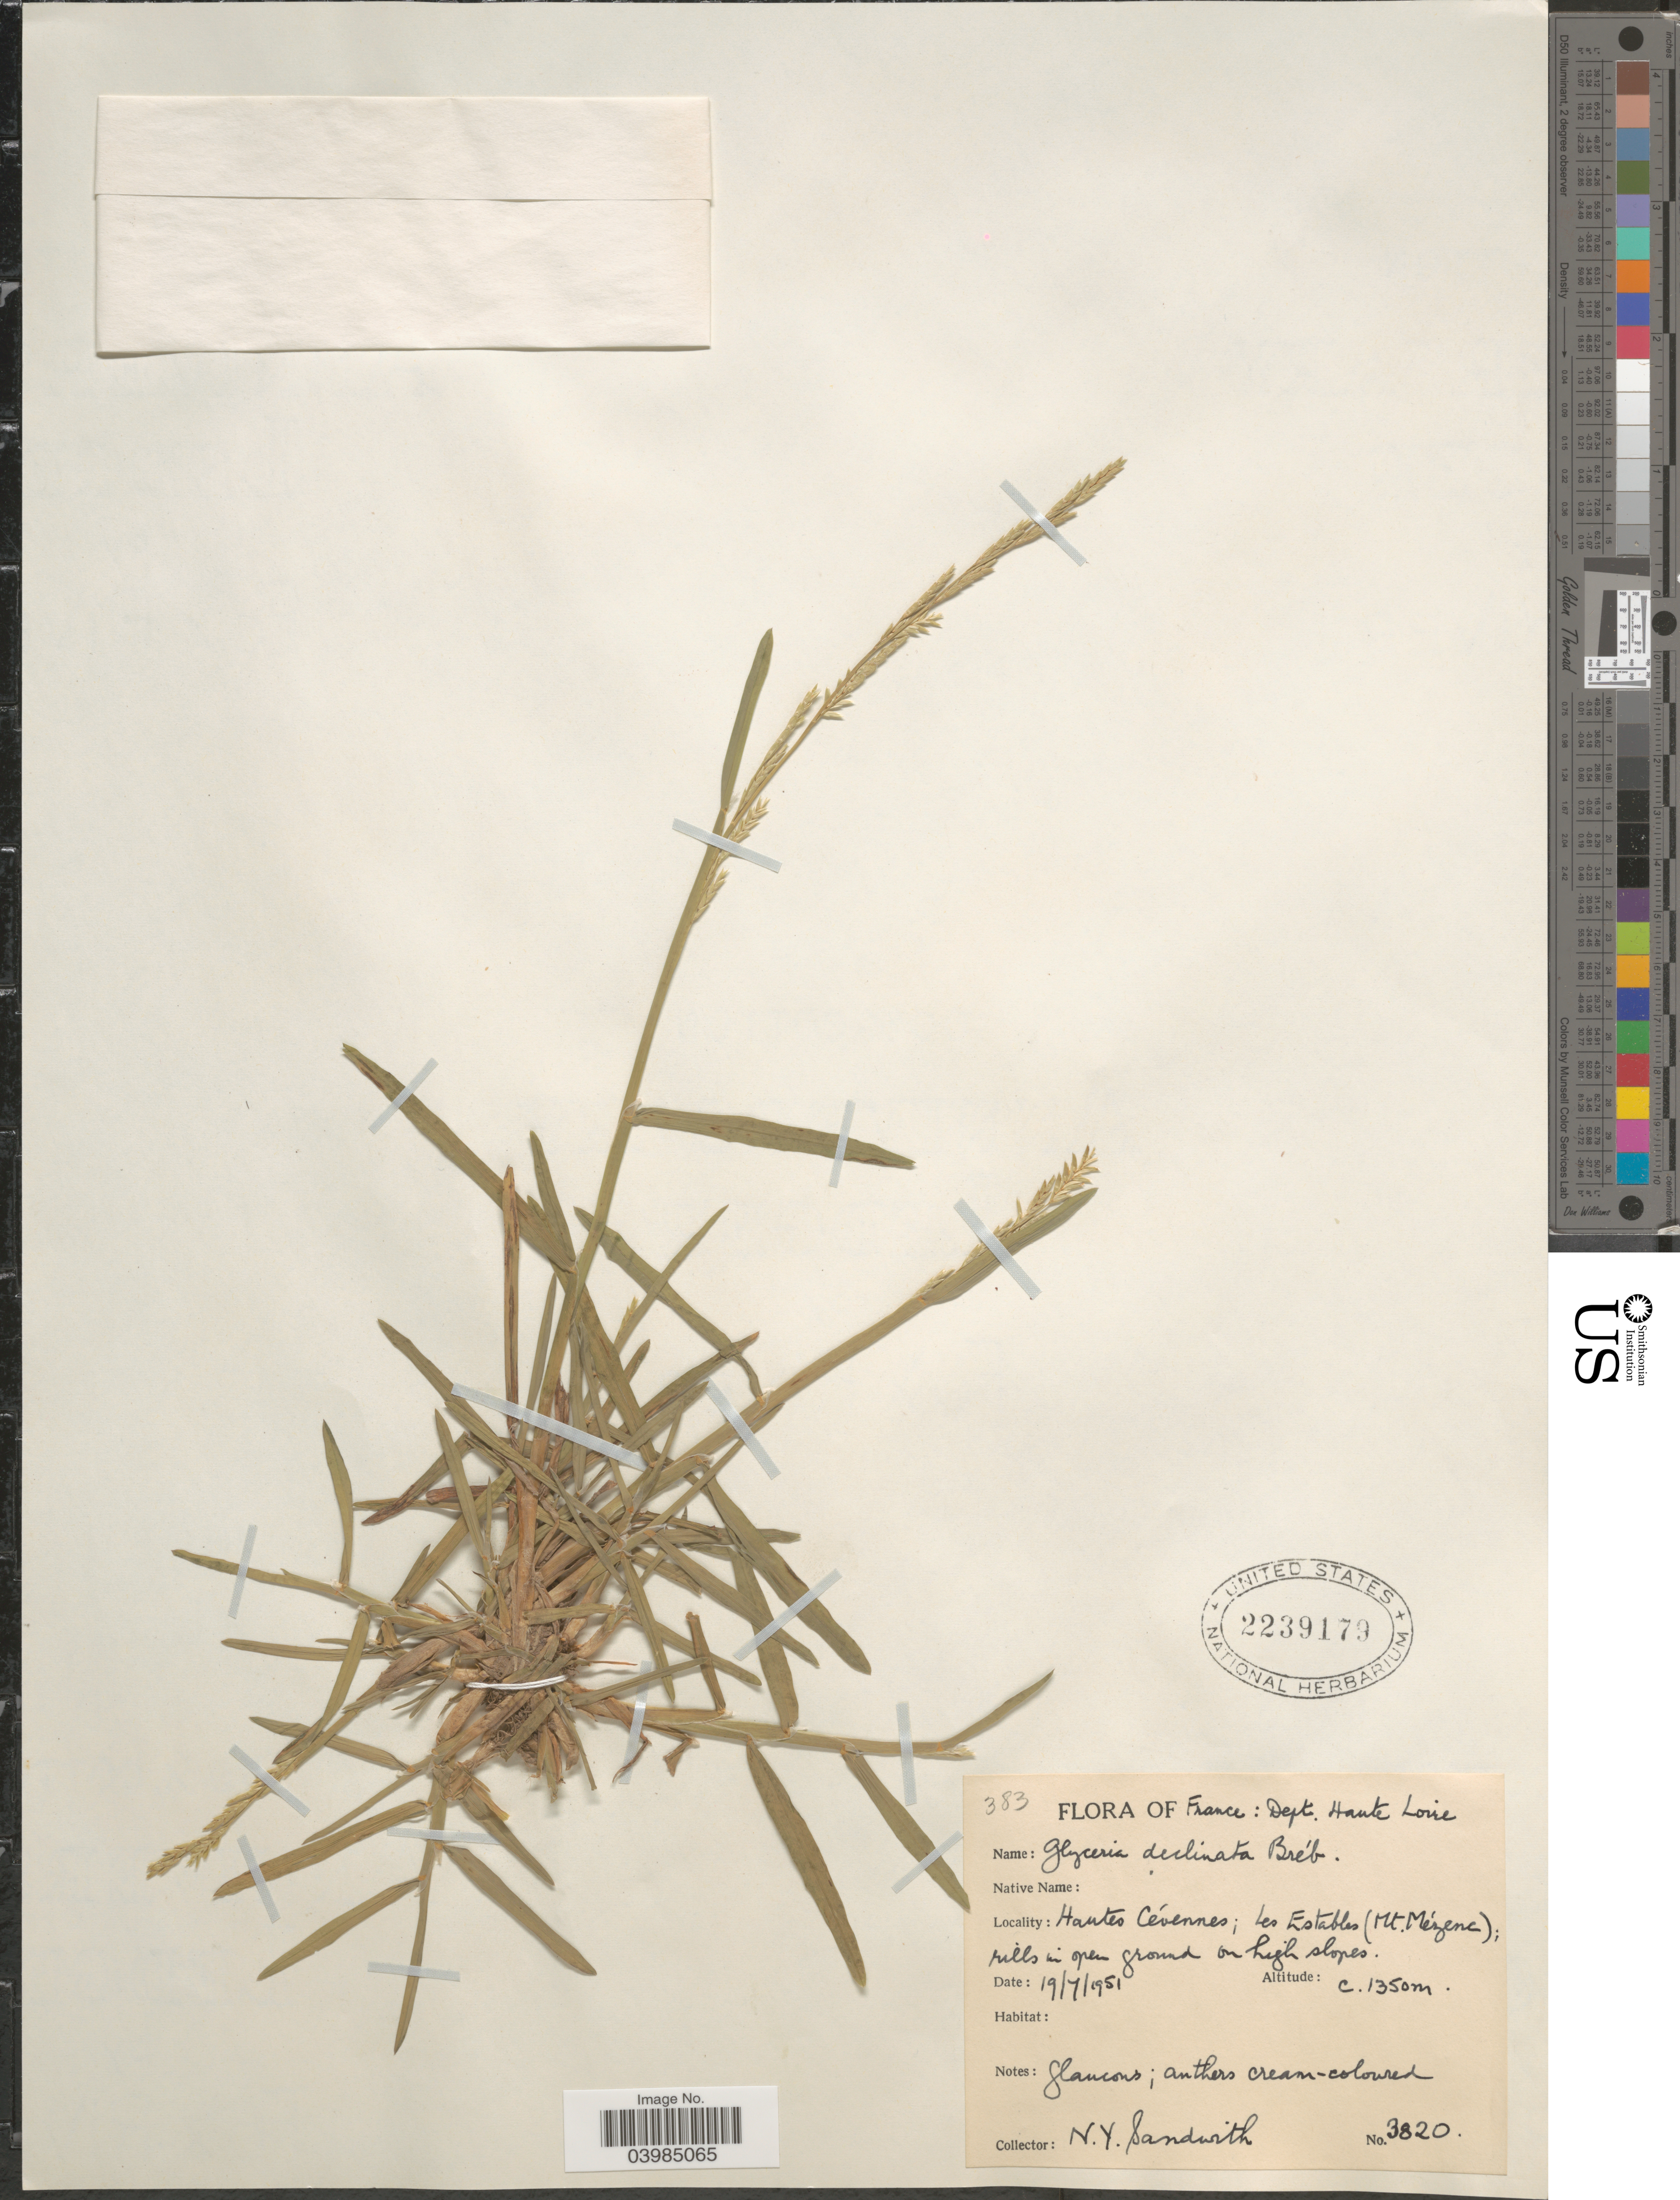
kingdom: Plantae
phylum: Tracheophyta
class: Liliopsida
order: Poales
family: Poaceae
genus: Glyceria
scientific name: Glyceria declinata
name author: Bréb.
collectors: N. Y. Sandwith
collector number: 3820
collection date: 1951-07-19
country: France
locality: Dept. Haute Loire. Hautes Cévennes; Les Estables (Mt. Mézene).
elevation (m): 1350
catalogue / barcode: US 2239179